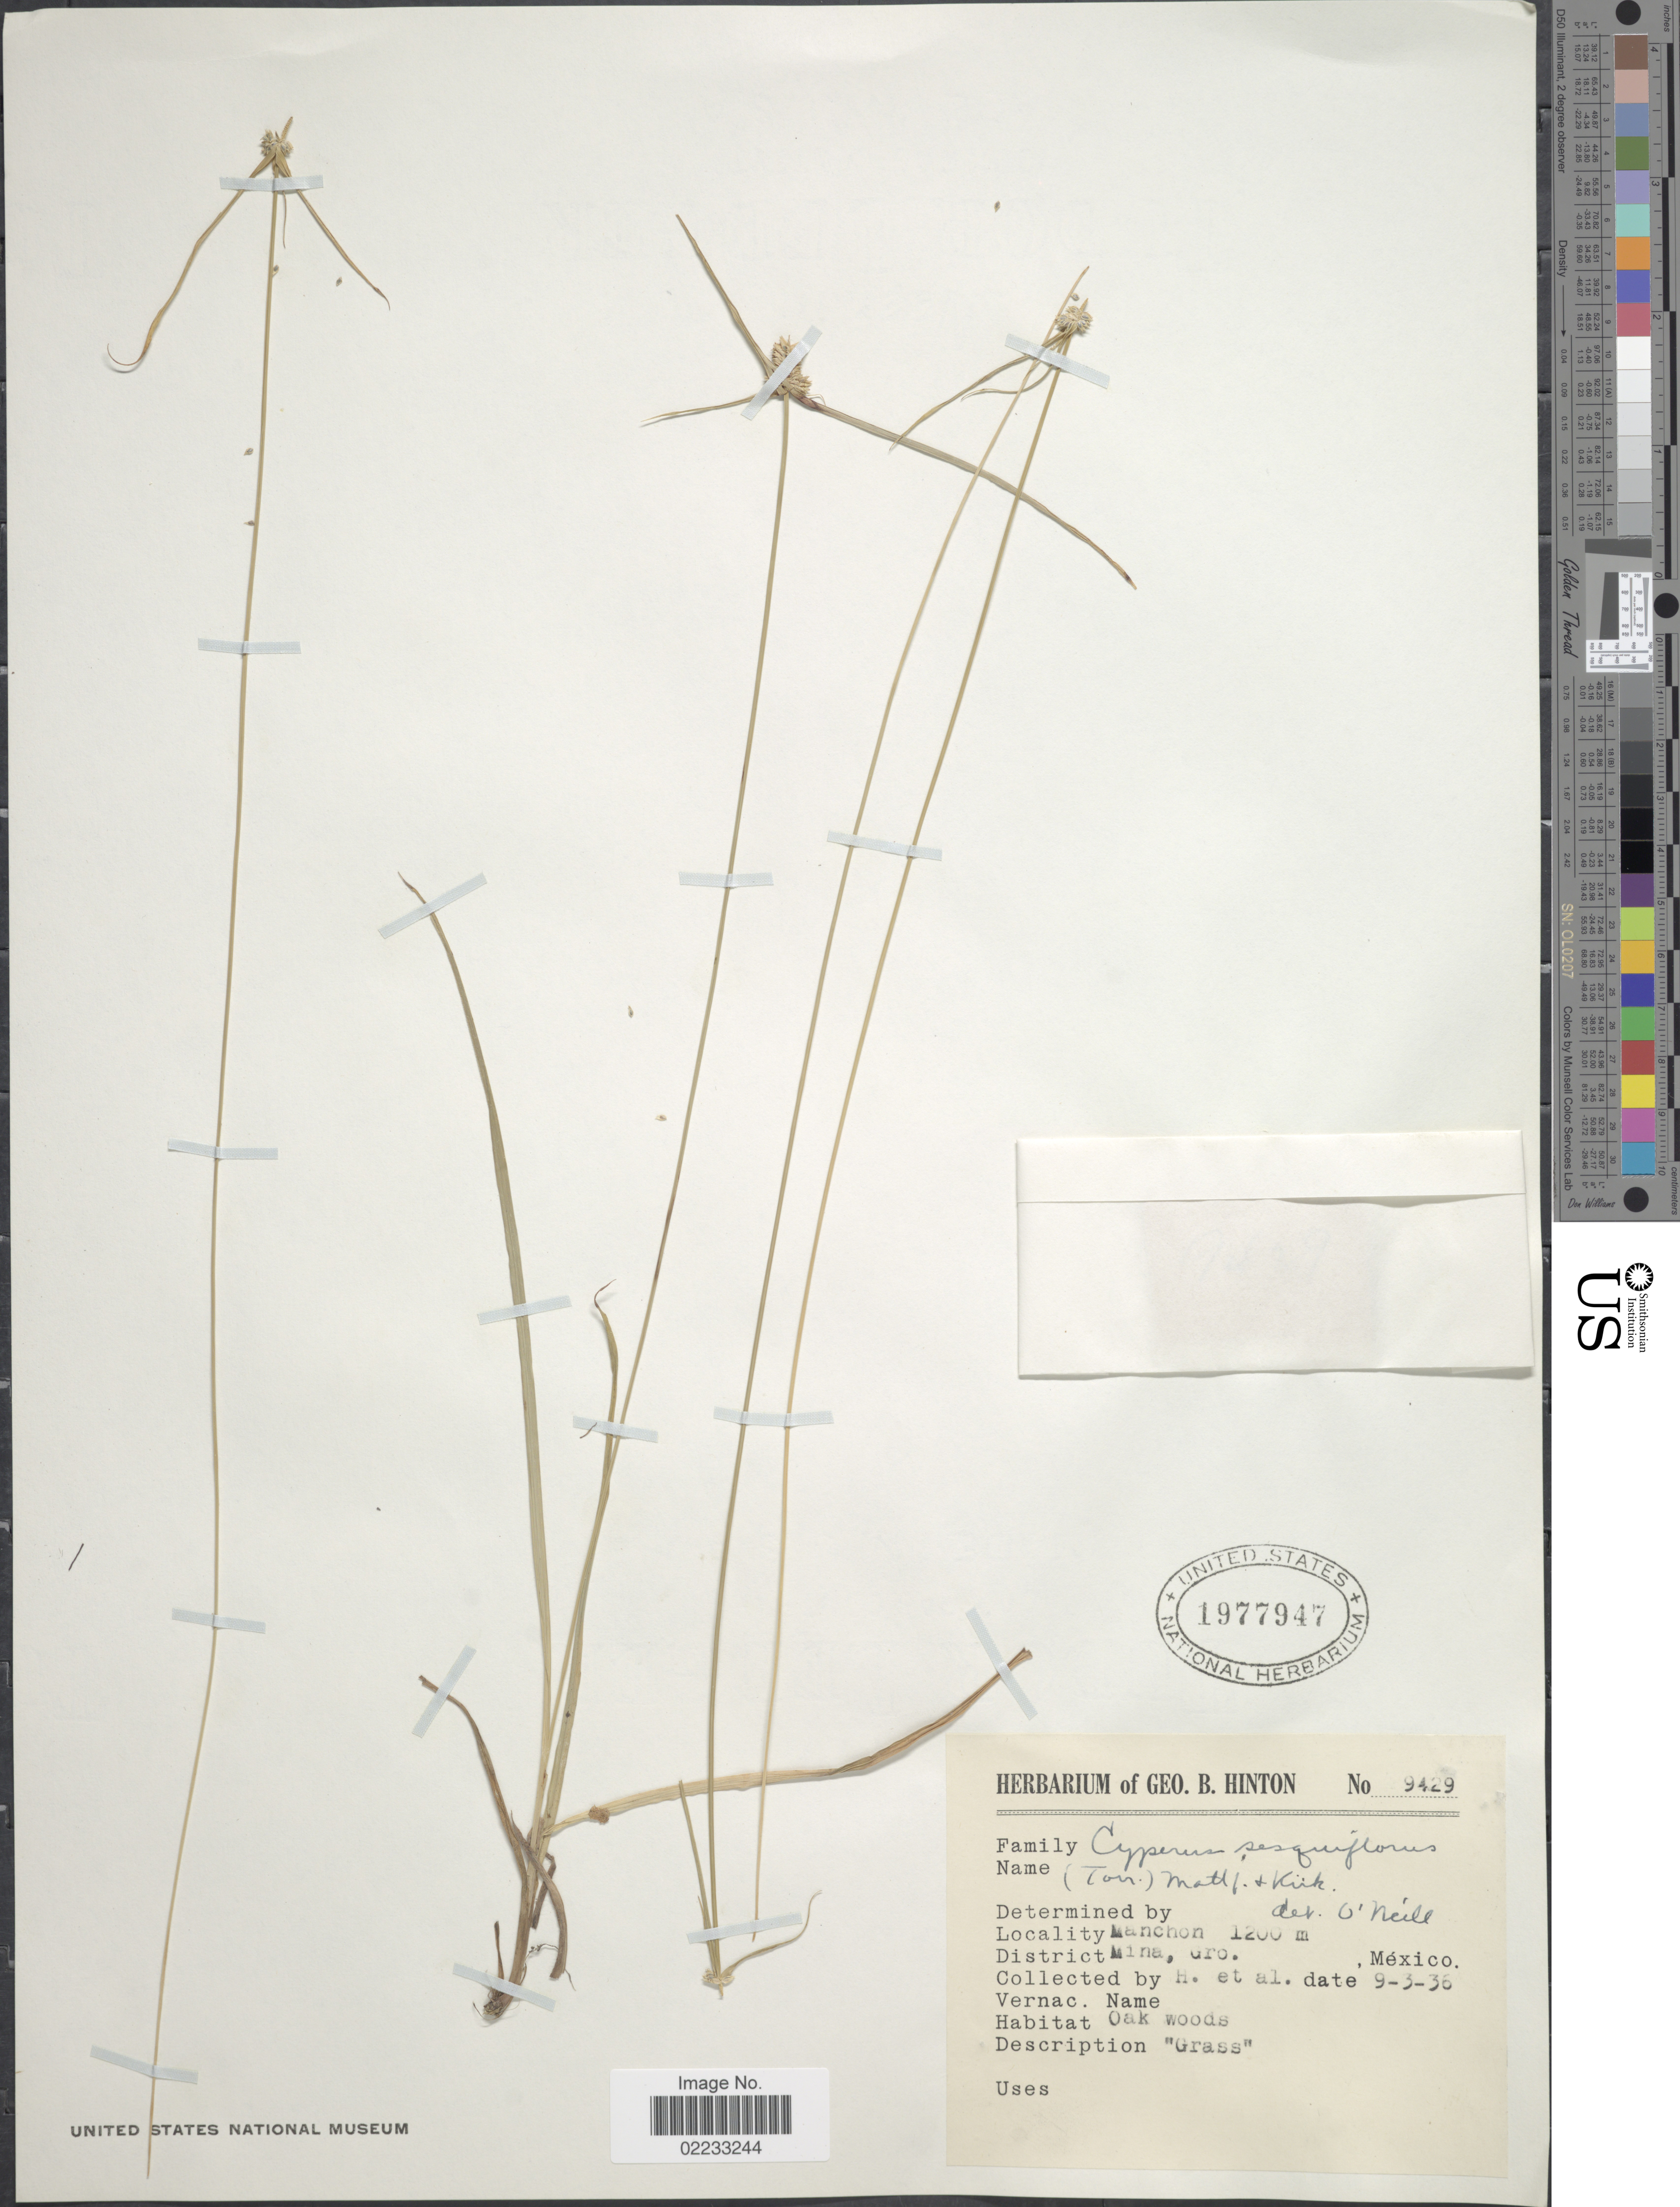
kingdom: Plantae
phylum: Tracheophyta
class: Liliopsida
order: Poales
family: Cyperaceae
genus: Cyperus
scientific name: Cyperus sesquiflorus subsp. sesquiflorus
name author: (Torr.) Mattf. & Kük.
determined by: Strong, M. T., (US), Smithsonian Institution - National Museum of Natural History (UNITED STATES)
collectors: G. B. Hinton & et al.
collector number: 9429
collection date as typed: Transcribed d/m/y: 3/9/36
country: Mexico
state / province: Guerrero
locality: Manchon, District Mina.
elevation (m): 1200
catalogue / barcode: US 1977947